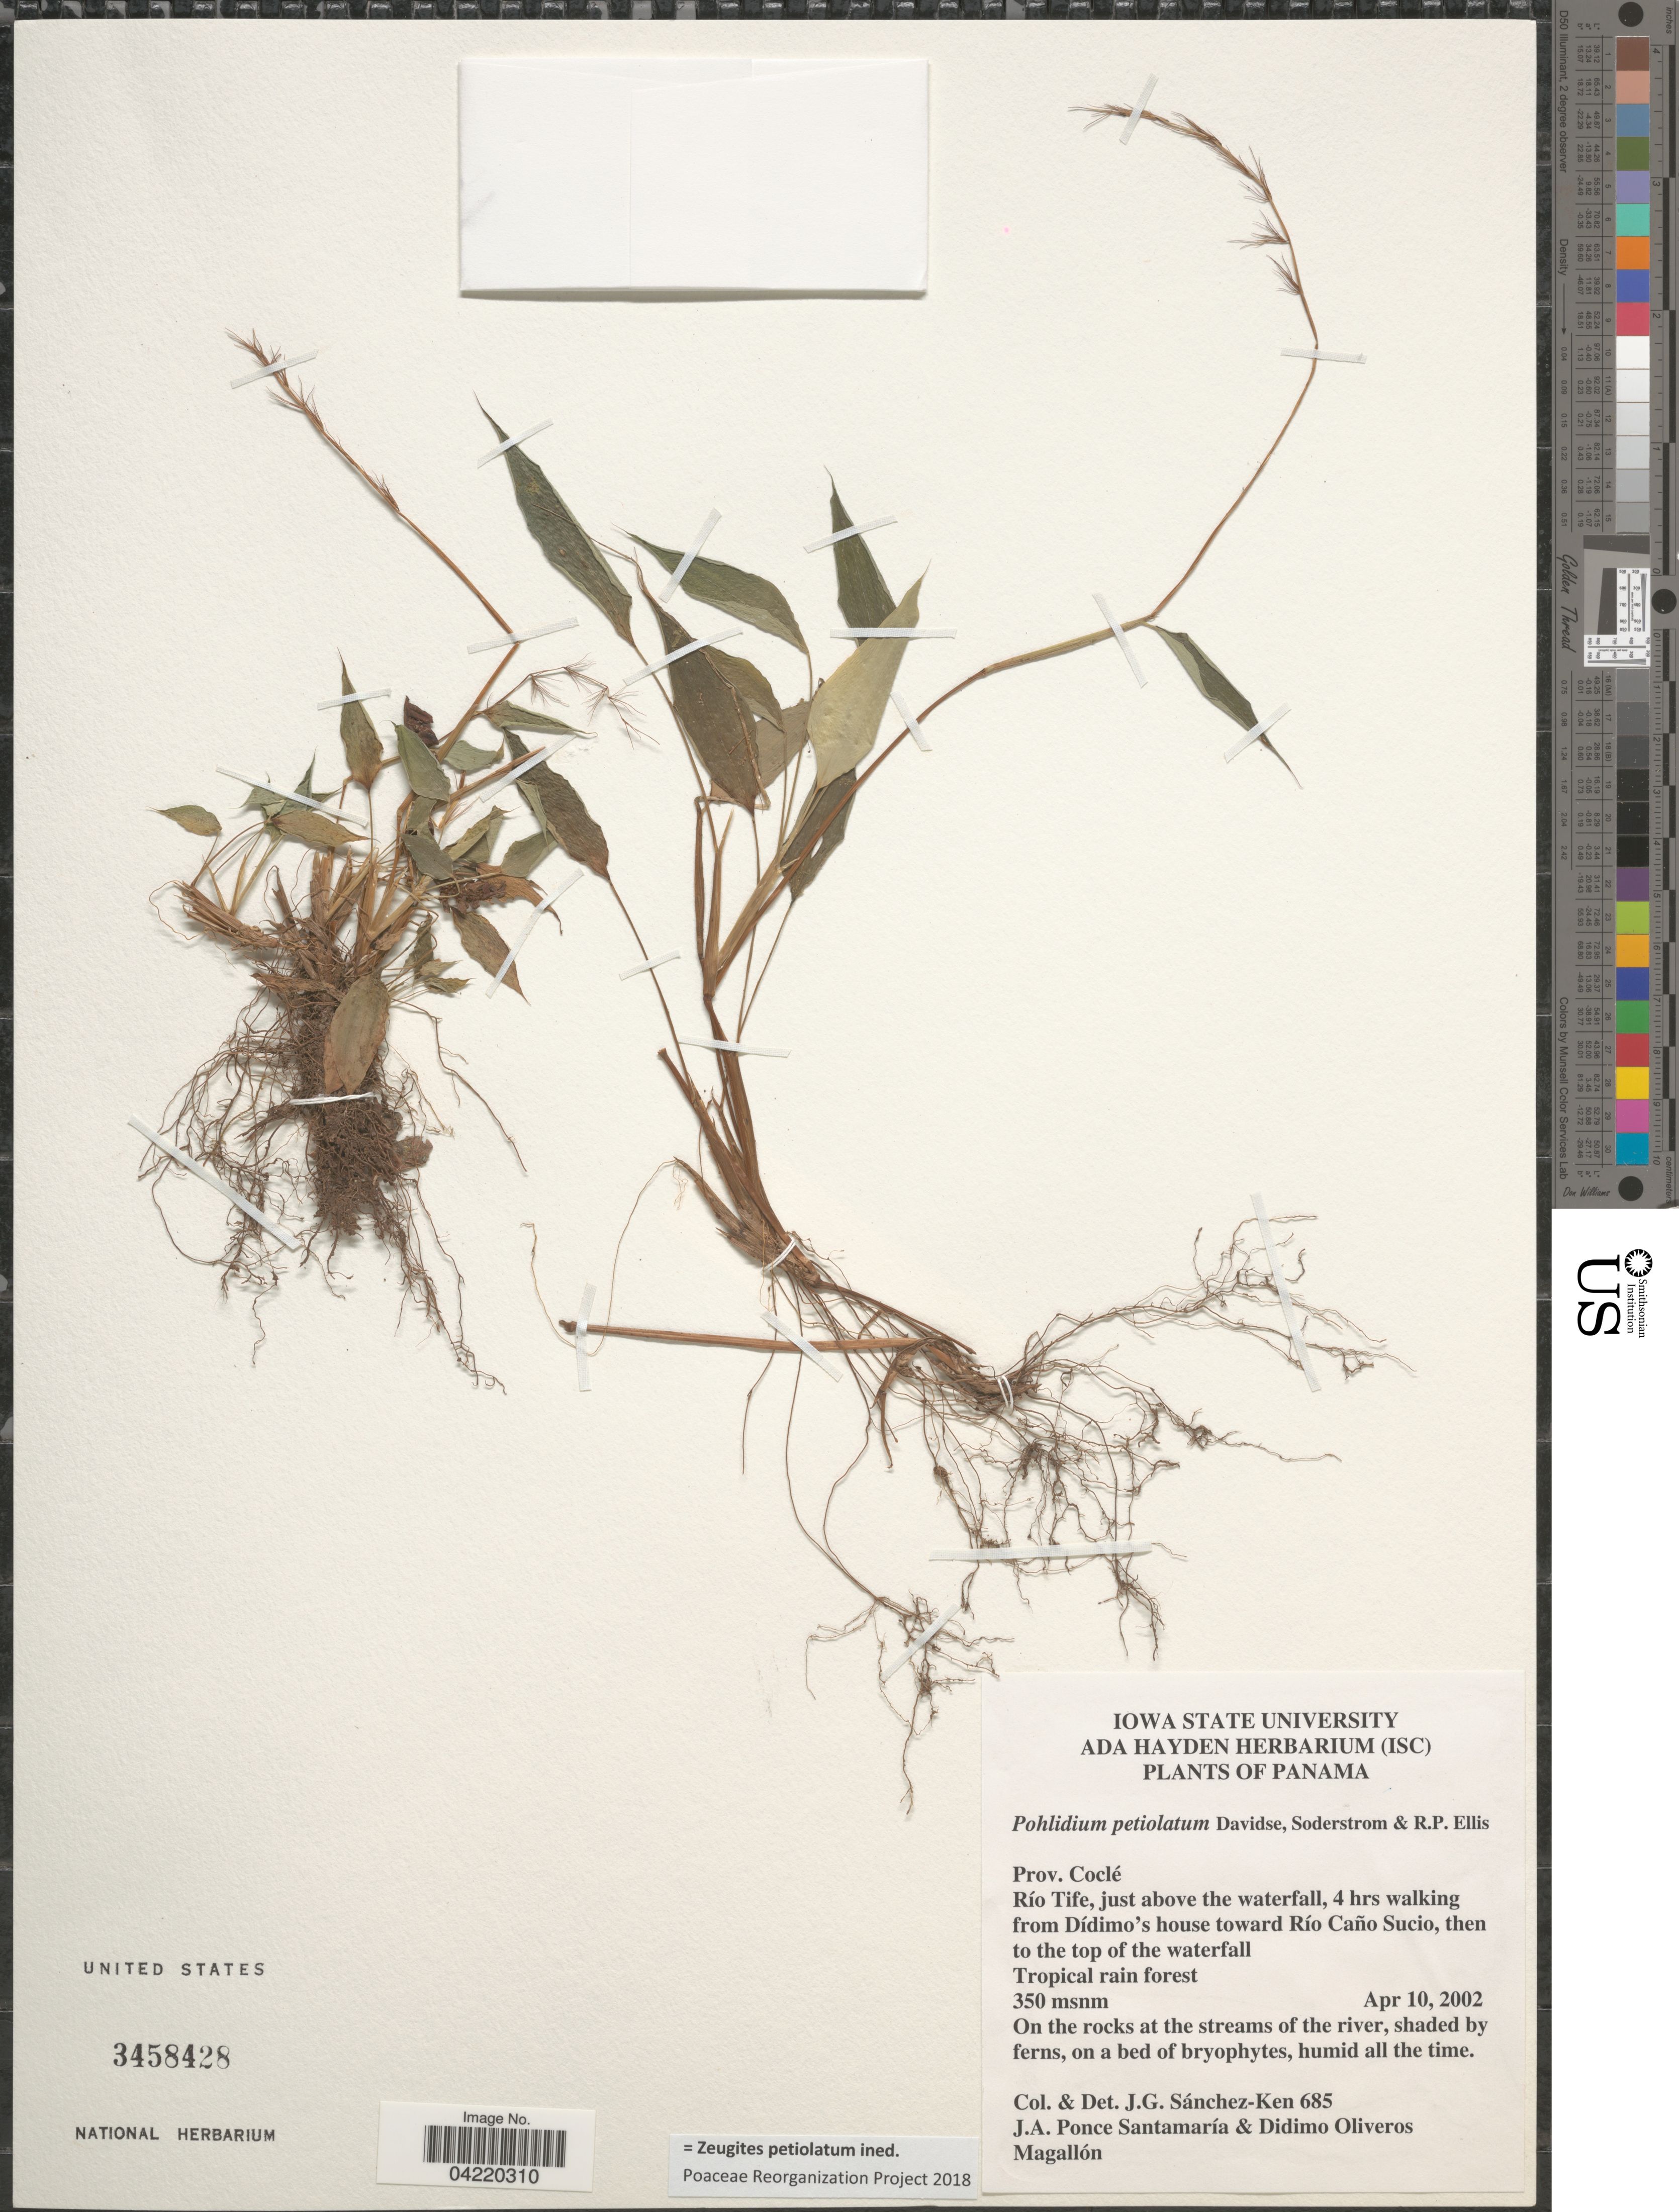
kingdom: Plantae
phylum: Tracheophyta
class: Liliopsida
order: Poales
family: Poaceae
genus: Zeugites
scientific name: Zeugites pentiolatum ined.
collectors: J. G. Sánchez-Ken, J. Ponce Santamaria & D. Oliveros Magallón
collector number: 685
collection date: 2002-04-10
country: Panama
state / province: Cocle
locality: Río Tife, just above the waterfall, 4 hrs walking from Dídimo's house toward Río Caño Sucio, then to the top of the waterfall. Tropical rain forest. On the rocks at the streams of the river.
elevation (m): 350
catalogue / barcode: US 3458428